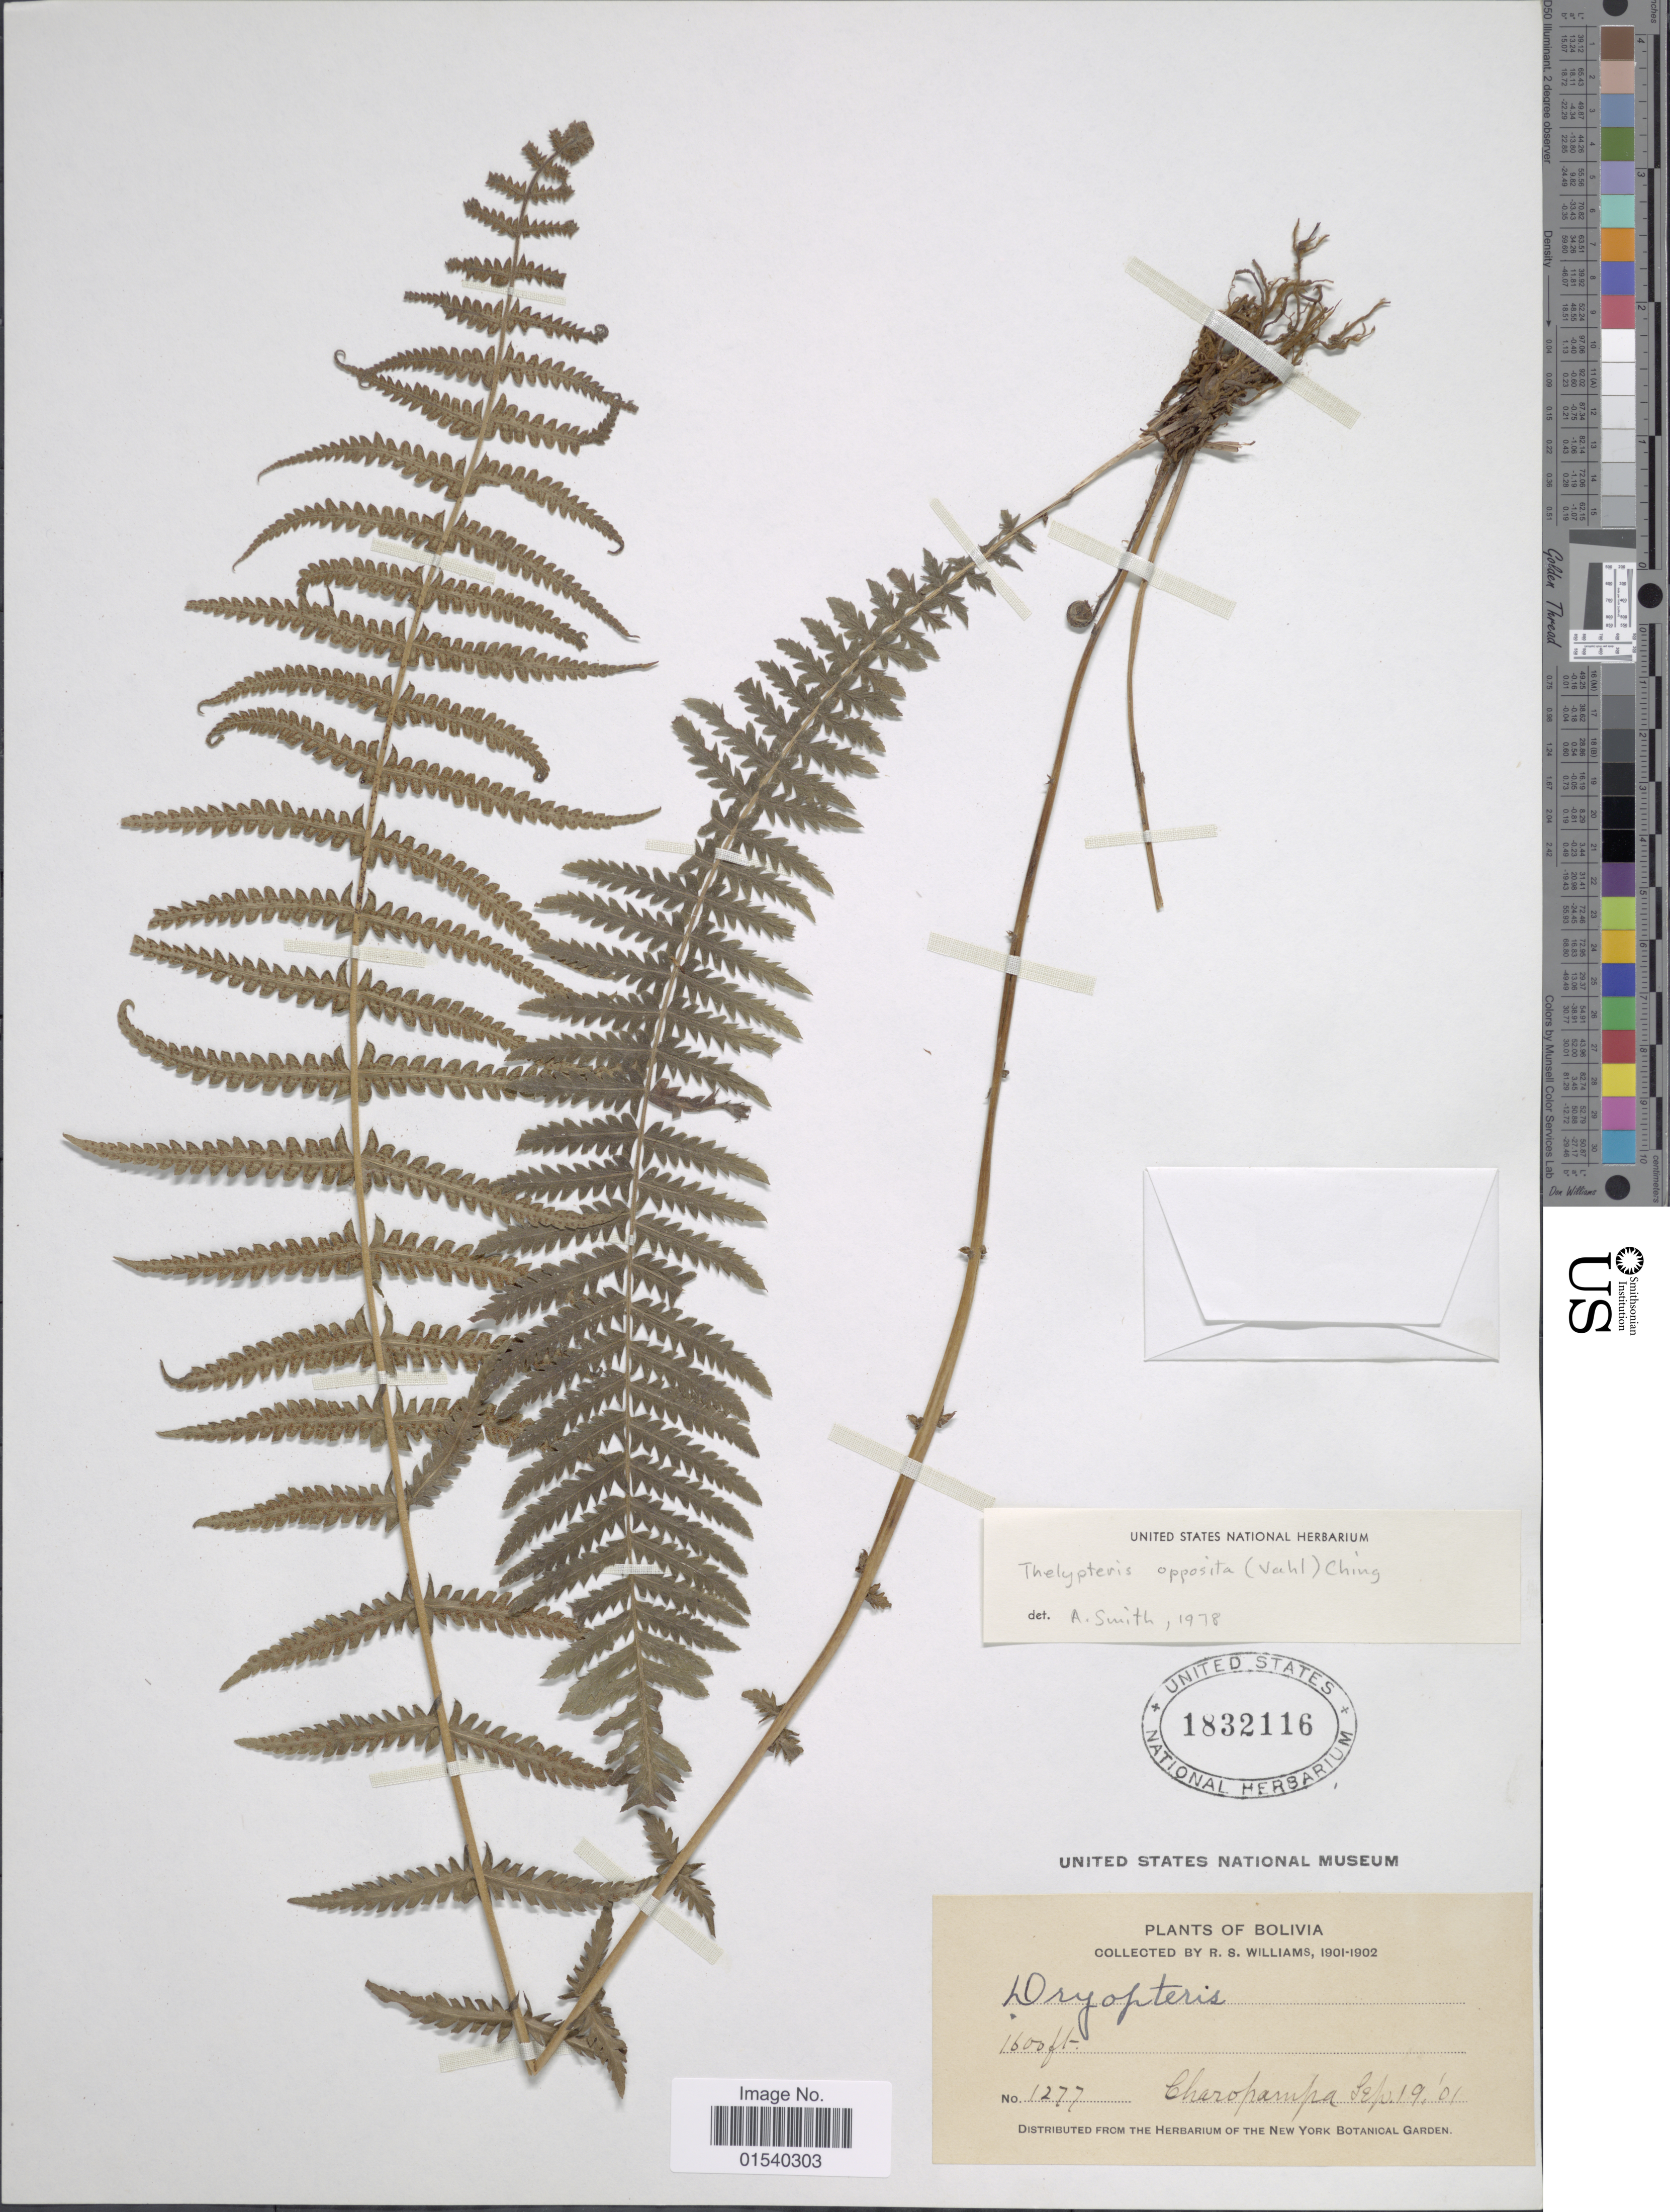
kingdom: Plantae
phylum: Tracheophyta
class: Polypodiopsida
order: Polypodiales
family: Thelypteridaceae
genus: Amauropelta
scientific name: Amauropelta opposita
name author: (Vahl) Pic. Serm.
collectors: R. S. Williams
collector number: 1277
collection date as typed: Sep. 19, 1901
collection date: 1901-09-19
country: Bolivia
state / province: La Páz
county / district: Larecaja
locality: Charopampa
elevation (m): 488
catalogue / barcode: US 1832116